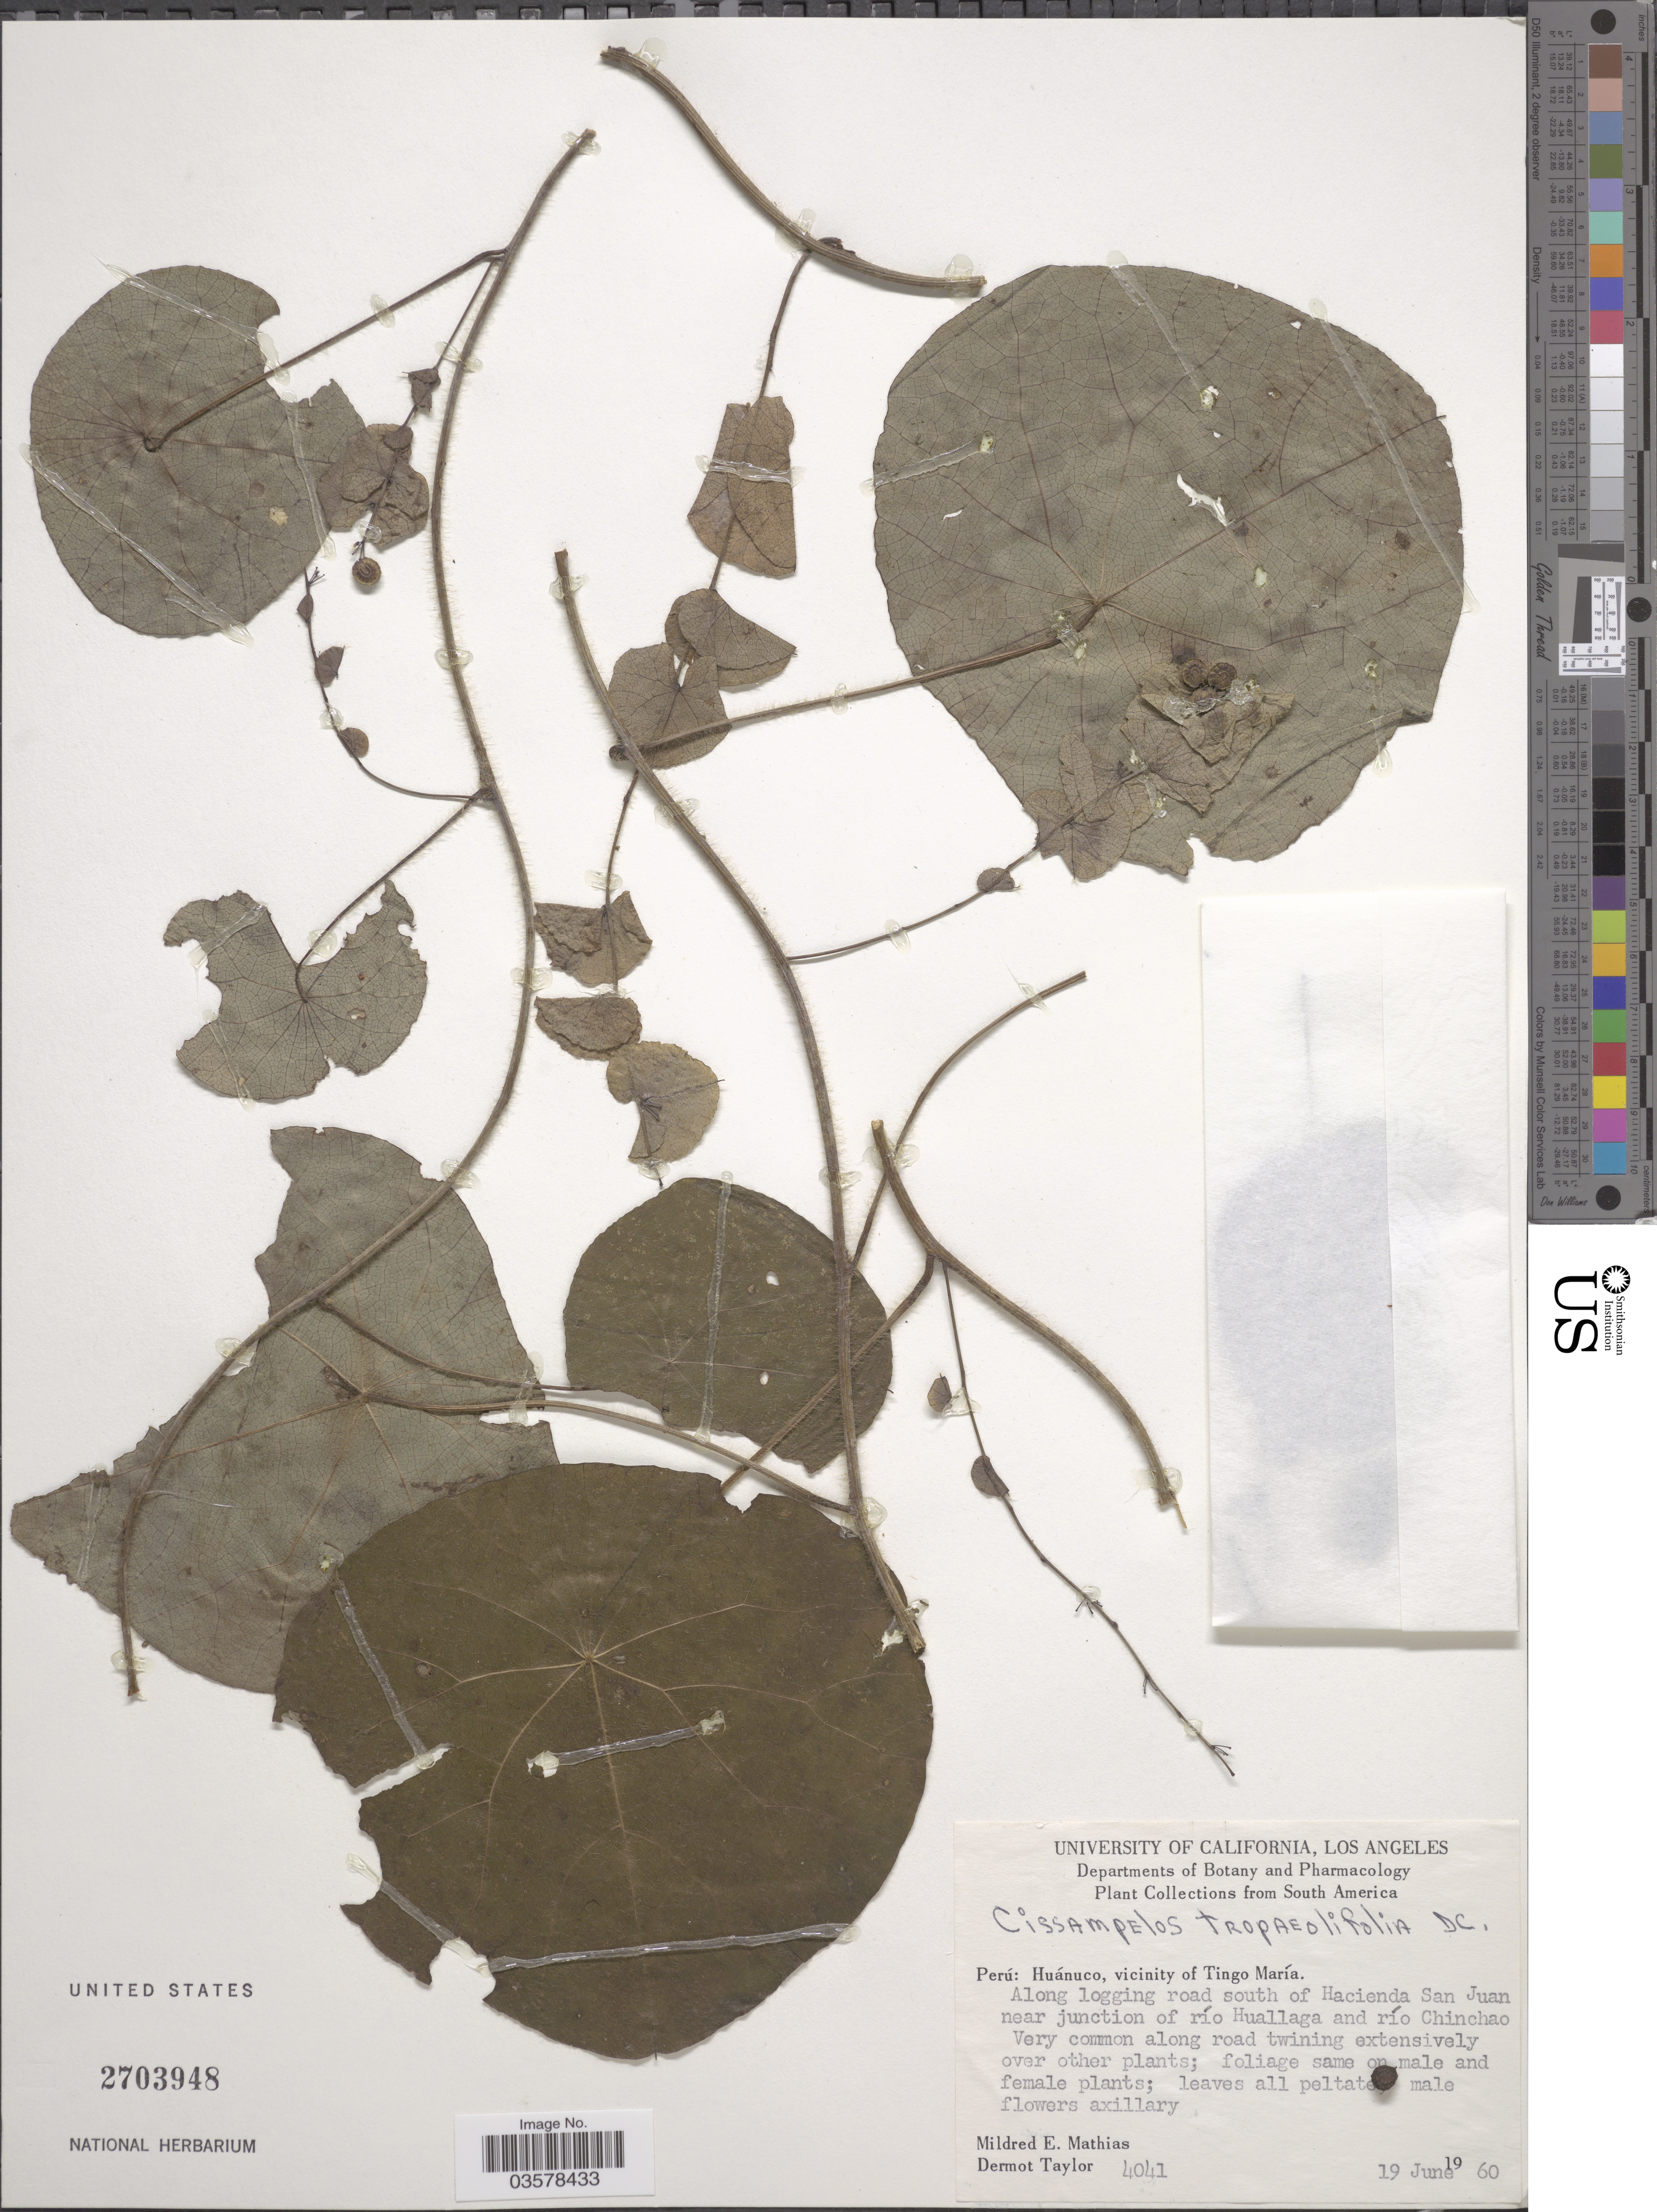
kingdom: Plantae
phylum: Tracheophyta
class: Magnoliopsida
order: Ranunculales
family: Menispermaceae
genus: Cissampelos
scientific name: Cissampelos tropaeolifolia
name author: DC.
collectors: M. E. Mathias & D. Taylor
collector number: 4041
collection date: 1960-06-19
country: Peru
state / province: Huánuco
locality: Vicinity of Tingo María. Along logging road south of Hacienda San Juan near junction of río Huallaga and río Chinchao.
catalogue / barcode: US 2703948